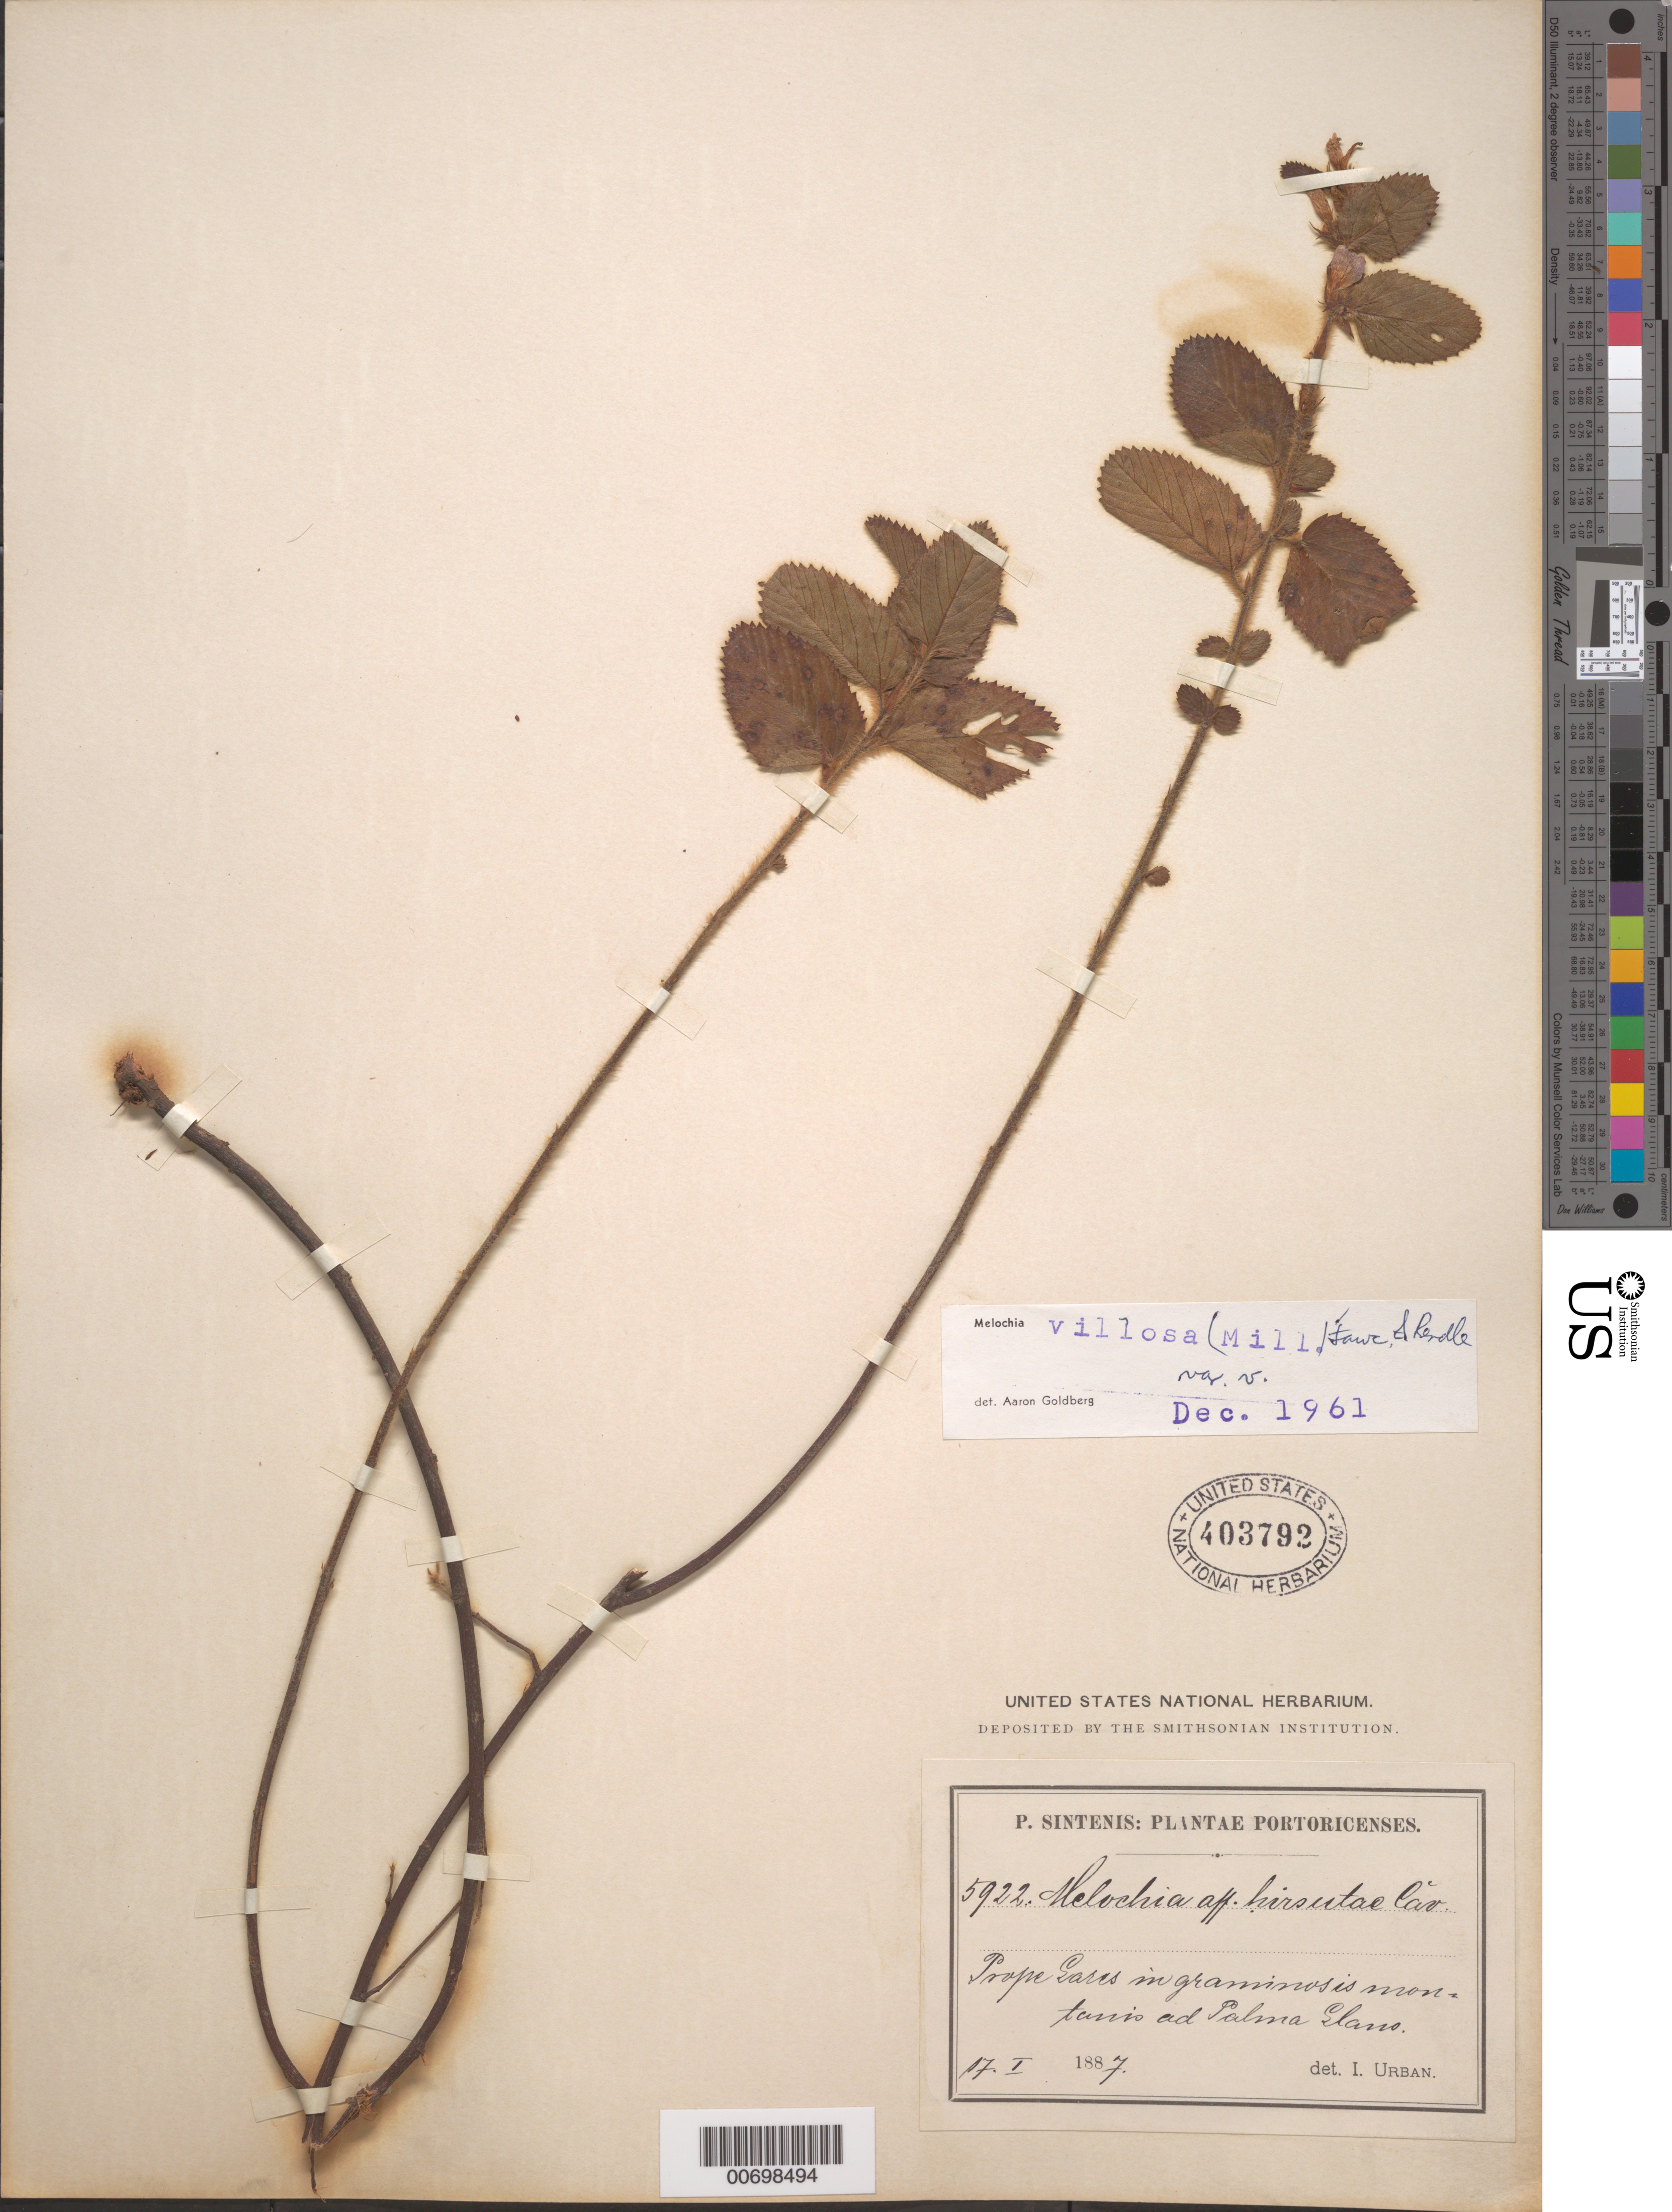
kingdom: Plantae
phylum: Tracheophyta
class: Magnoliopsida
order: Malvales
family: Malvaceae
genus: Melochia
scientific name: Melochia spicata var. spicata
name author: (L.) Fryxell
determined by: Dorr, L. J., (BOT), Smithsonian Institution - National Museum of Natural History (UNITED STATES)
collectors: P. Sintenis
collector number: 5922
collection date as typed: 17 Jan 1887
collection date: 1887-01-17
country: Puerto Rico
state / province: Lares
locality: Prope Lares ad Palma Llano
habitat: In graminosis montanis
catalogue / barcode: US 403792